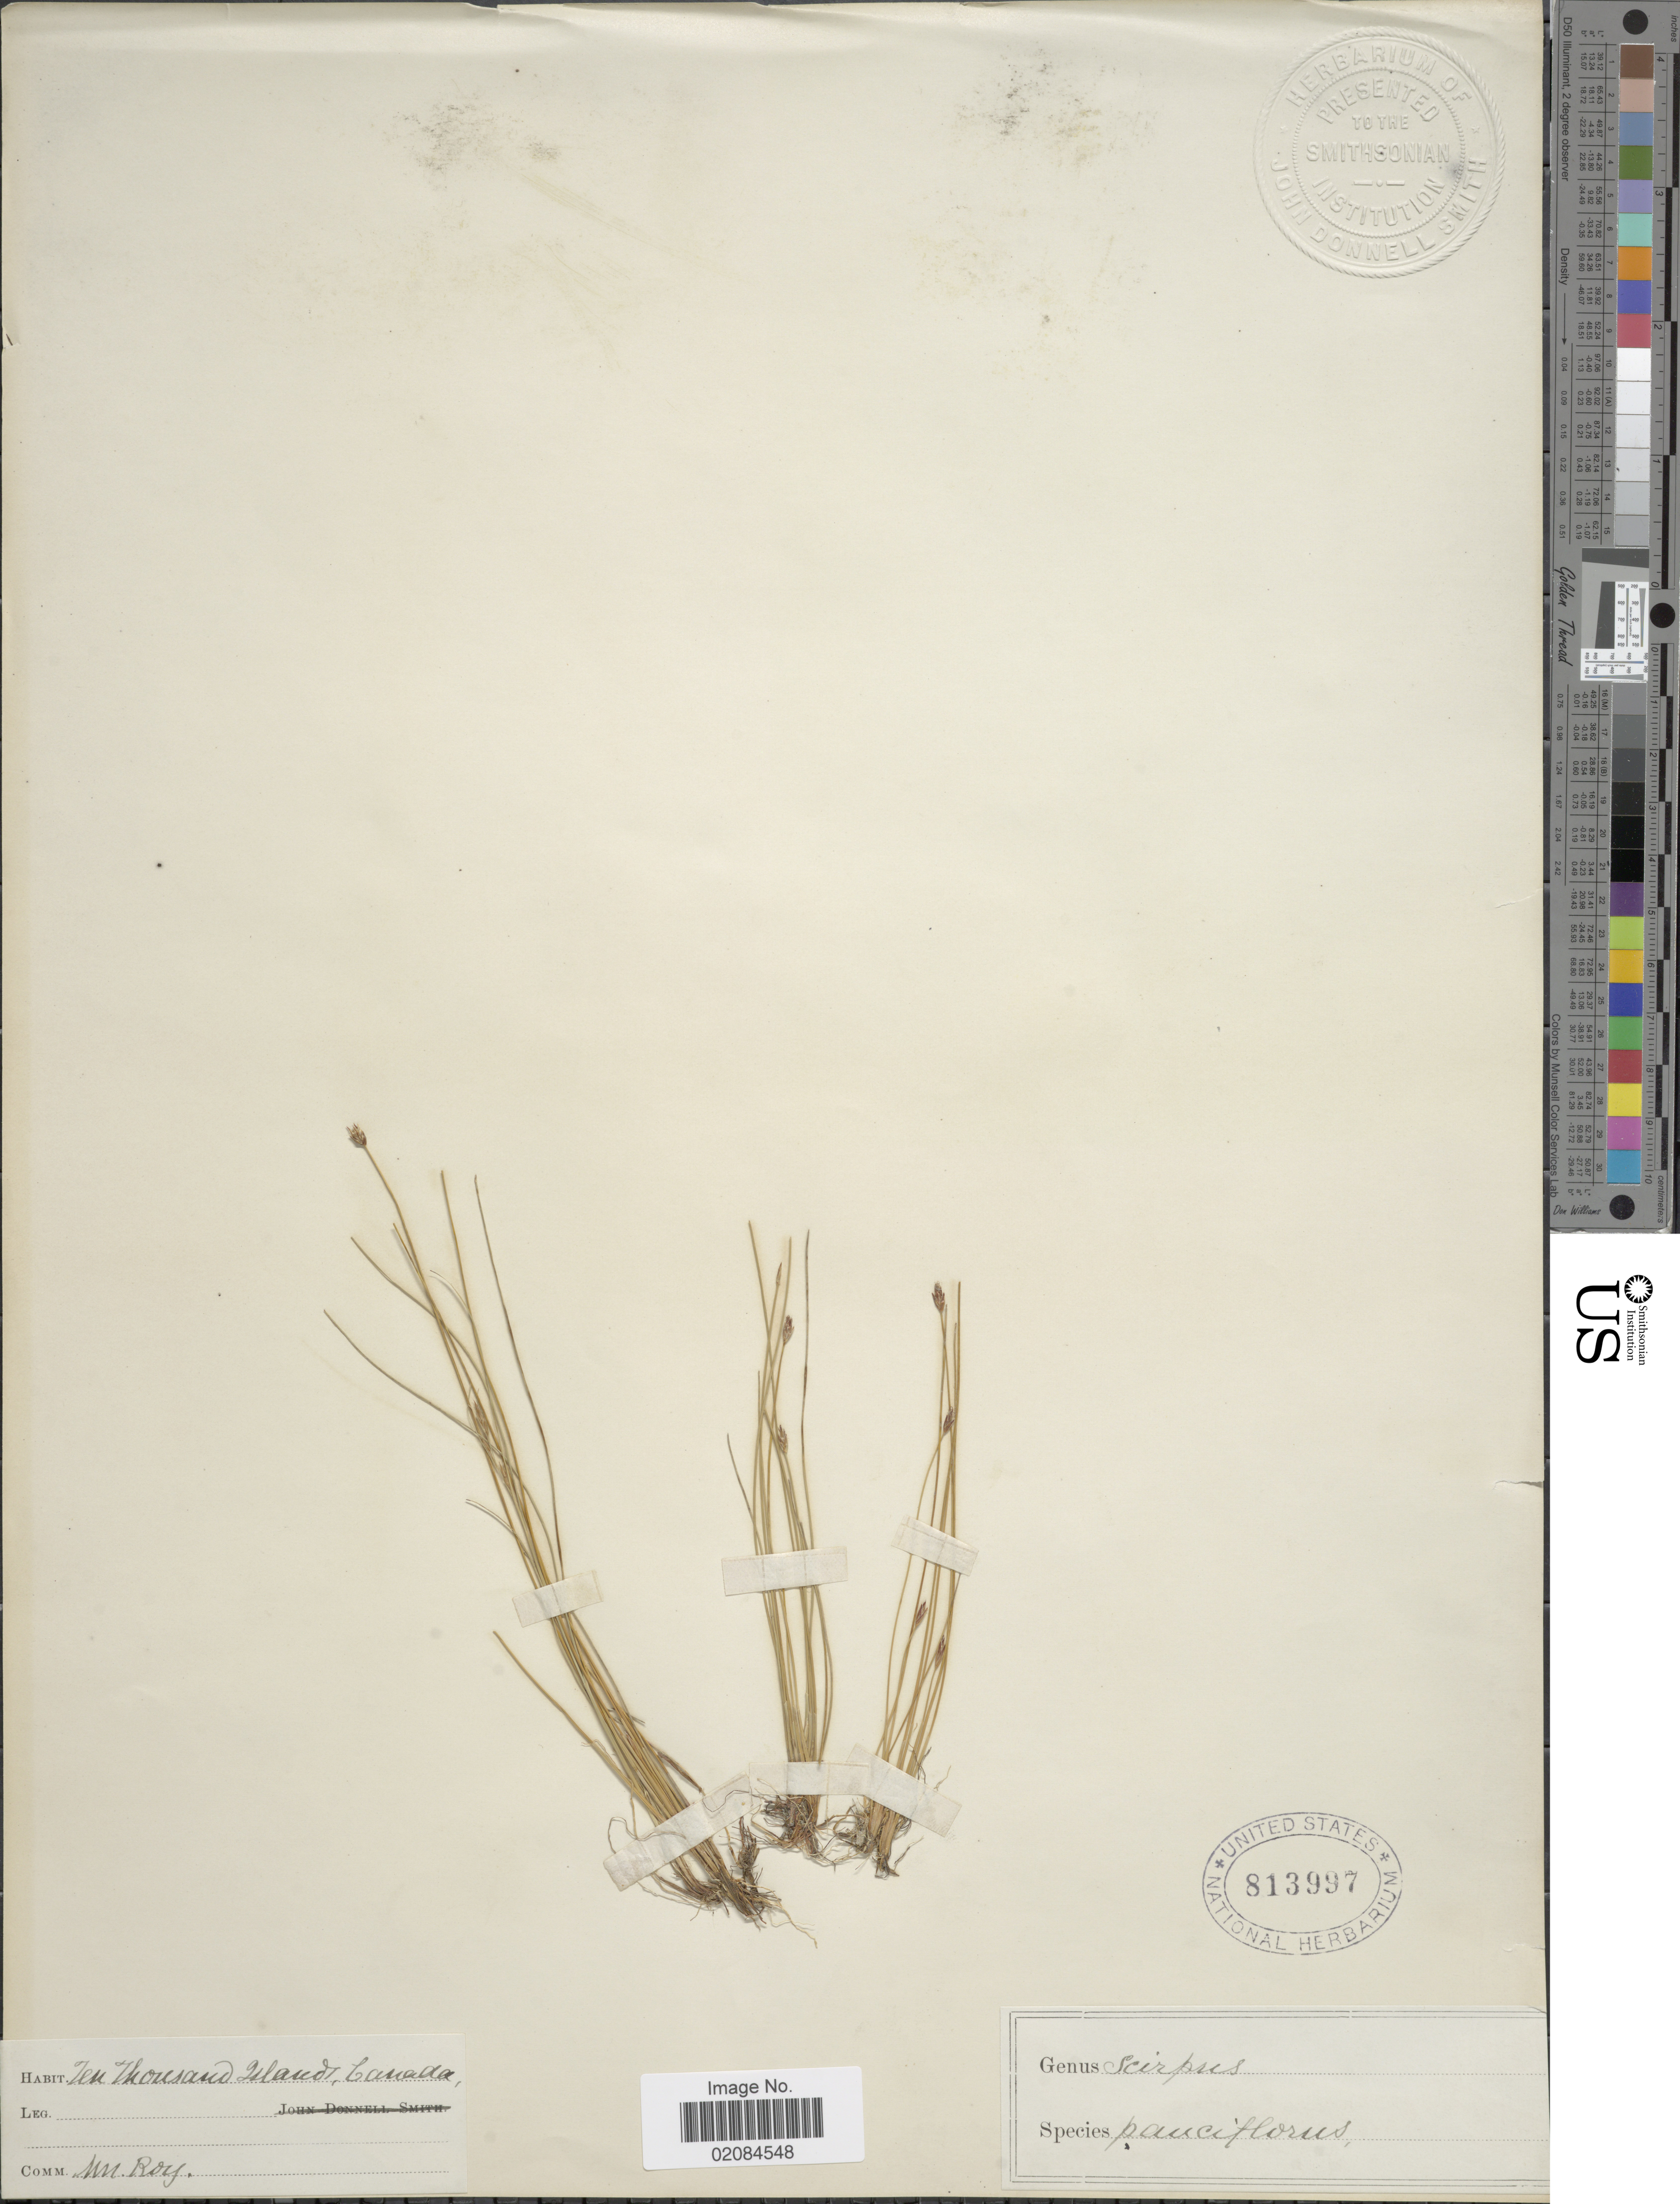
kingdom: Plantae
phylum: Tracheophyta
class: Liliopsida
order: Poales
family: Cyperaceae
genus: Eleocharis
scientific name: Eleocharis quinqueflora subsp. fernaldii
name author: (Svenson) Hultén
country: Canada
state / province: Ontario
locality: Ten Thousand Islands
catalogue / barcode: US 813997